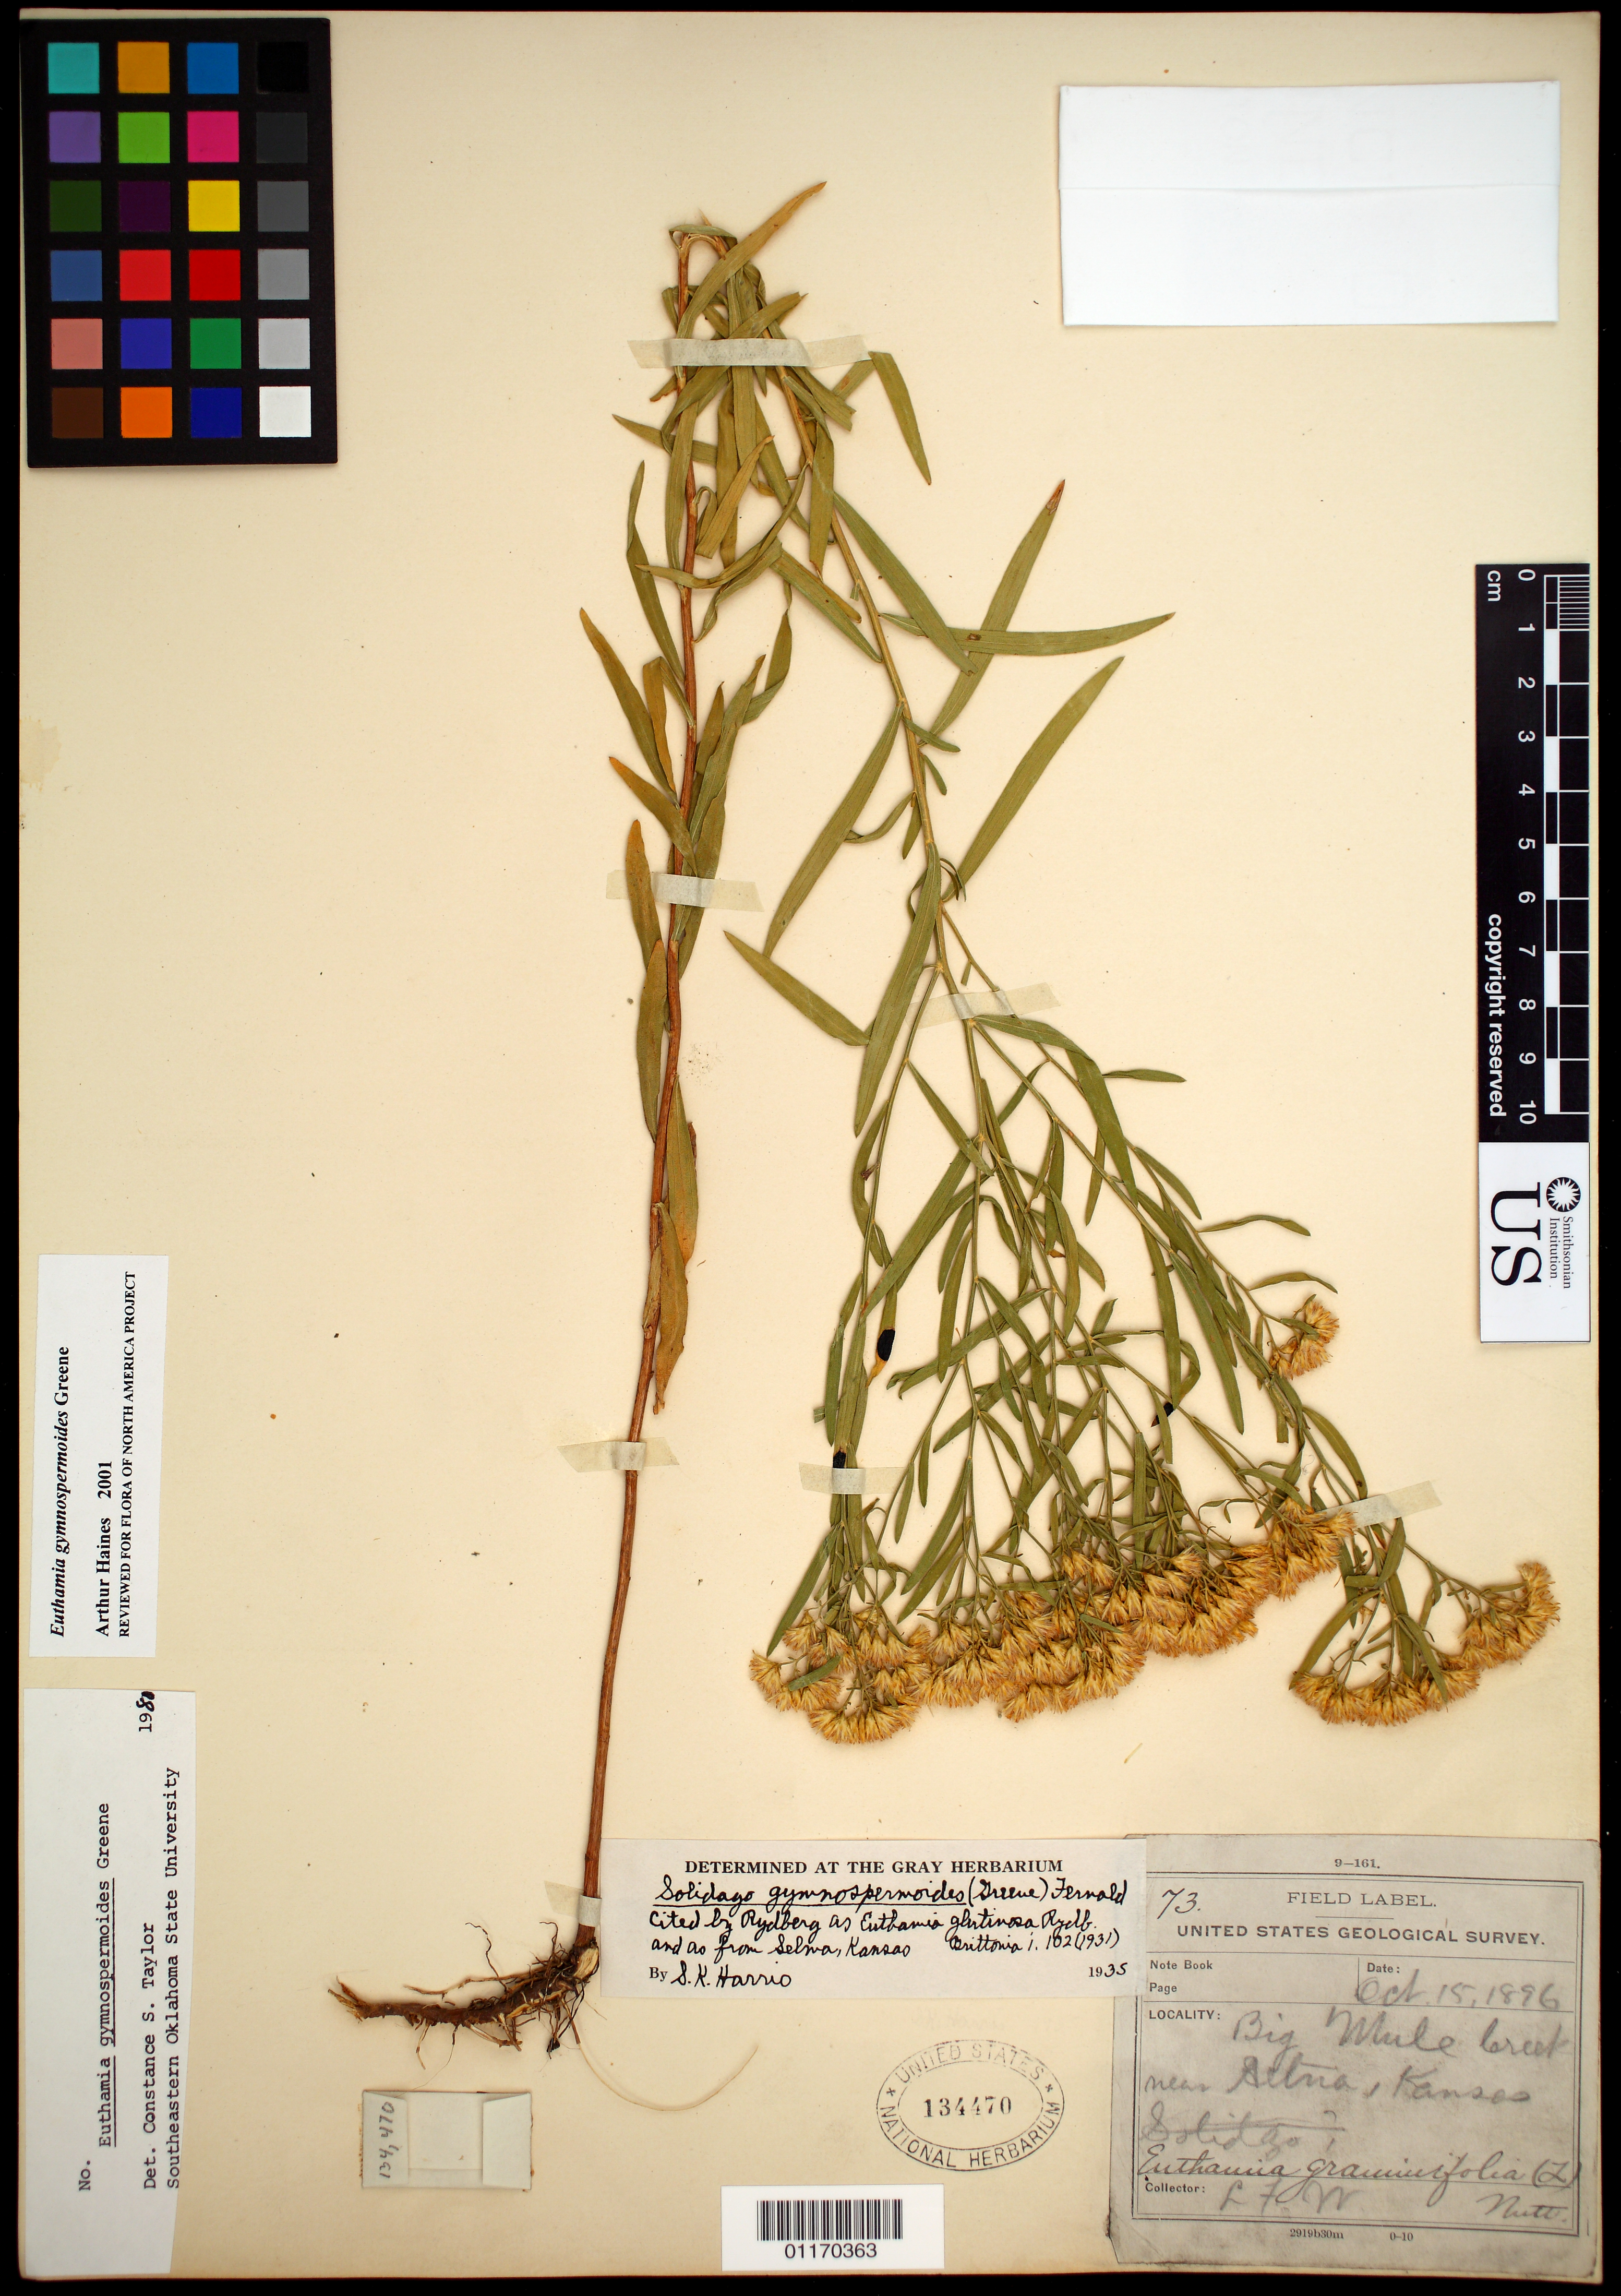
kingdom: Plantae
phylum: Tracheophyta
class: Magnoliopsida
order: Asterales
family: Asteraceae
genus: Euthamia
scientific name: Euthamia graminifolia var. major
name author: (Michx.) Moldenke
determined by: Urbatsch, Lowell E., Curator (LSU), Louisiana State University (UNITED STATES)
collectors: L. F. Ward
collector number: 73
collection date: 1896-10-15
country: United States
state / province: Kansas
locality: Big Mule Creek near Aetna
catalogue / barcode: US 134470